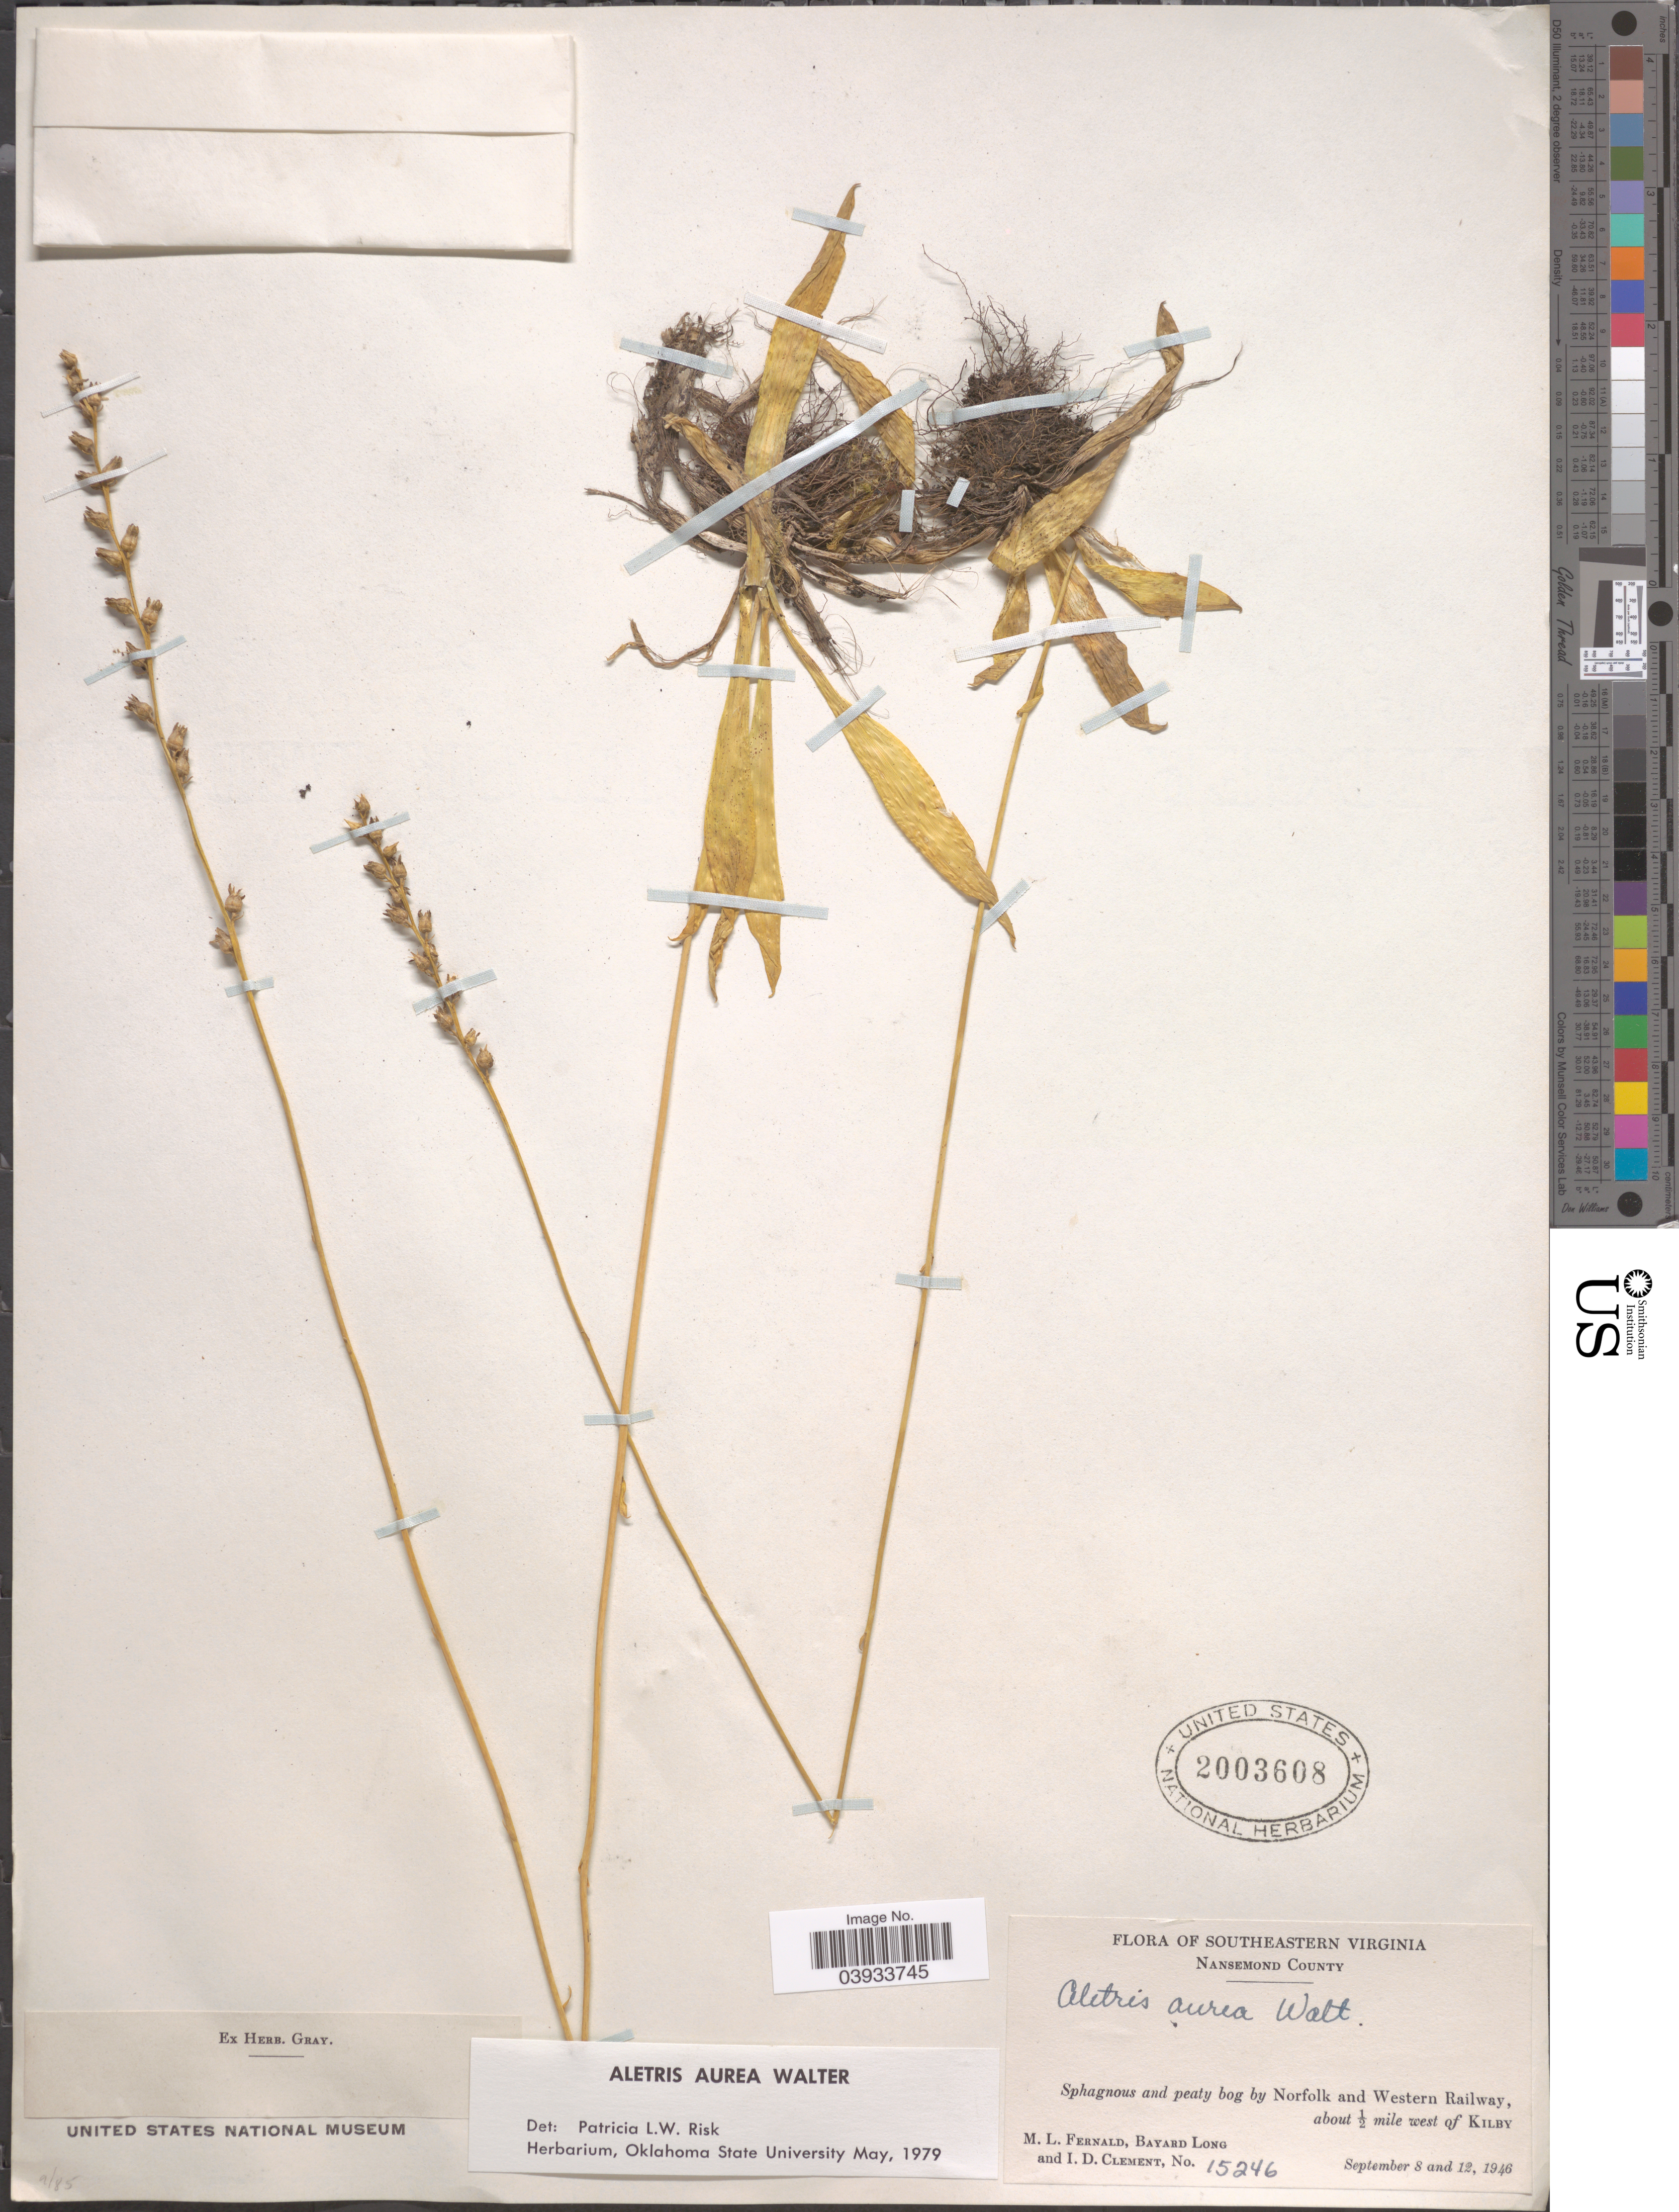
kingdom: Plantae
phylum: Tracheophyta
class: Liliopsida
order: Dioscoreales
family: Nartheciaceae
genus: Aletris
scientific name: Aletris aurea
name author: Walter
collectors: M. L. Fernald, B. Long & I. Clement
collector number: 15246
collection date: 1946-09-08/1946-09-12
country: United States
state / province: Virginia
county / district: City of Suffolk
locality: Southeastern Virginia. Nansemond County. Sphagnous and peaty bog by Norfolk and Western Railway, about ½ mile west of Kilby.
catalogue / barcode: US 2003608